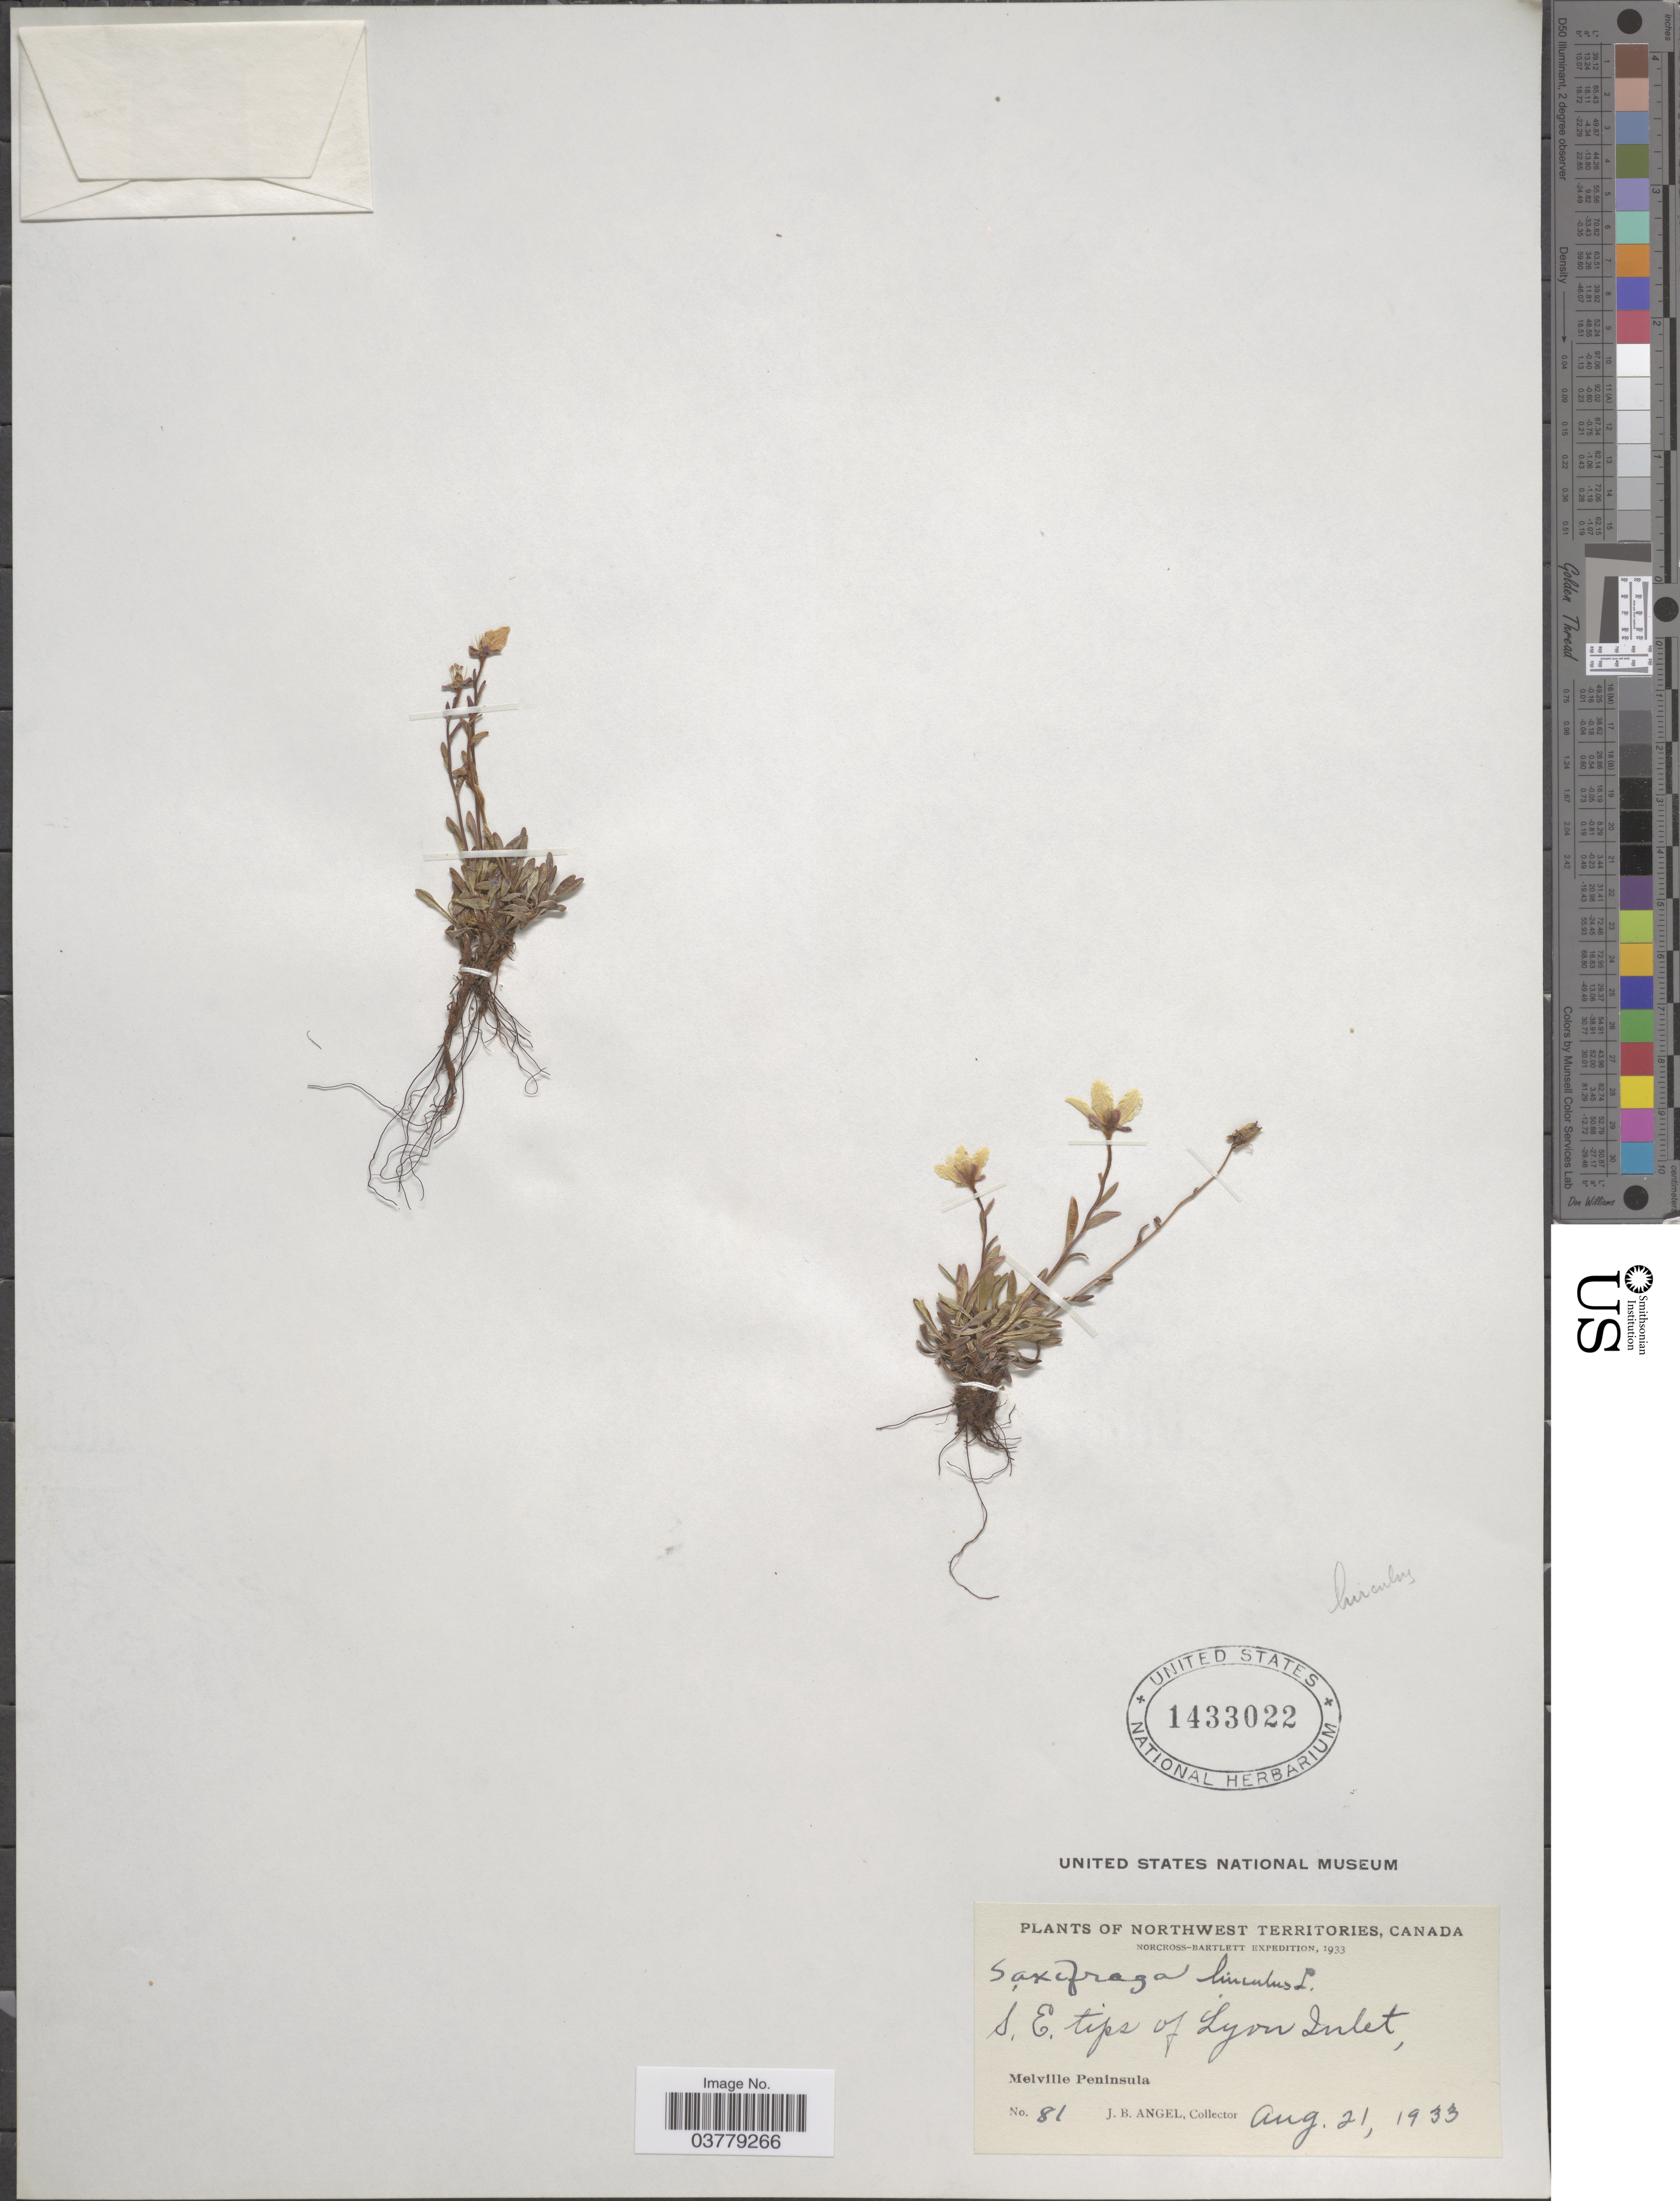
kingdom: Plantae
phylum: Tracheophyta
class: Magnoliopsida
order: Saxifragales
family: Saxifragaceae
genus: Saxifraga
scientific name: Saxifraga hirculus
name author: L.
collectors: J. Angel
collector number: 81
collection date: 1933-08-21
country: Canada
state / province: Northwest Territories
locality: S. E. tips of Lyon Inlet, Melville Peninsula.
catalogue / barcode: US 1433022